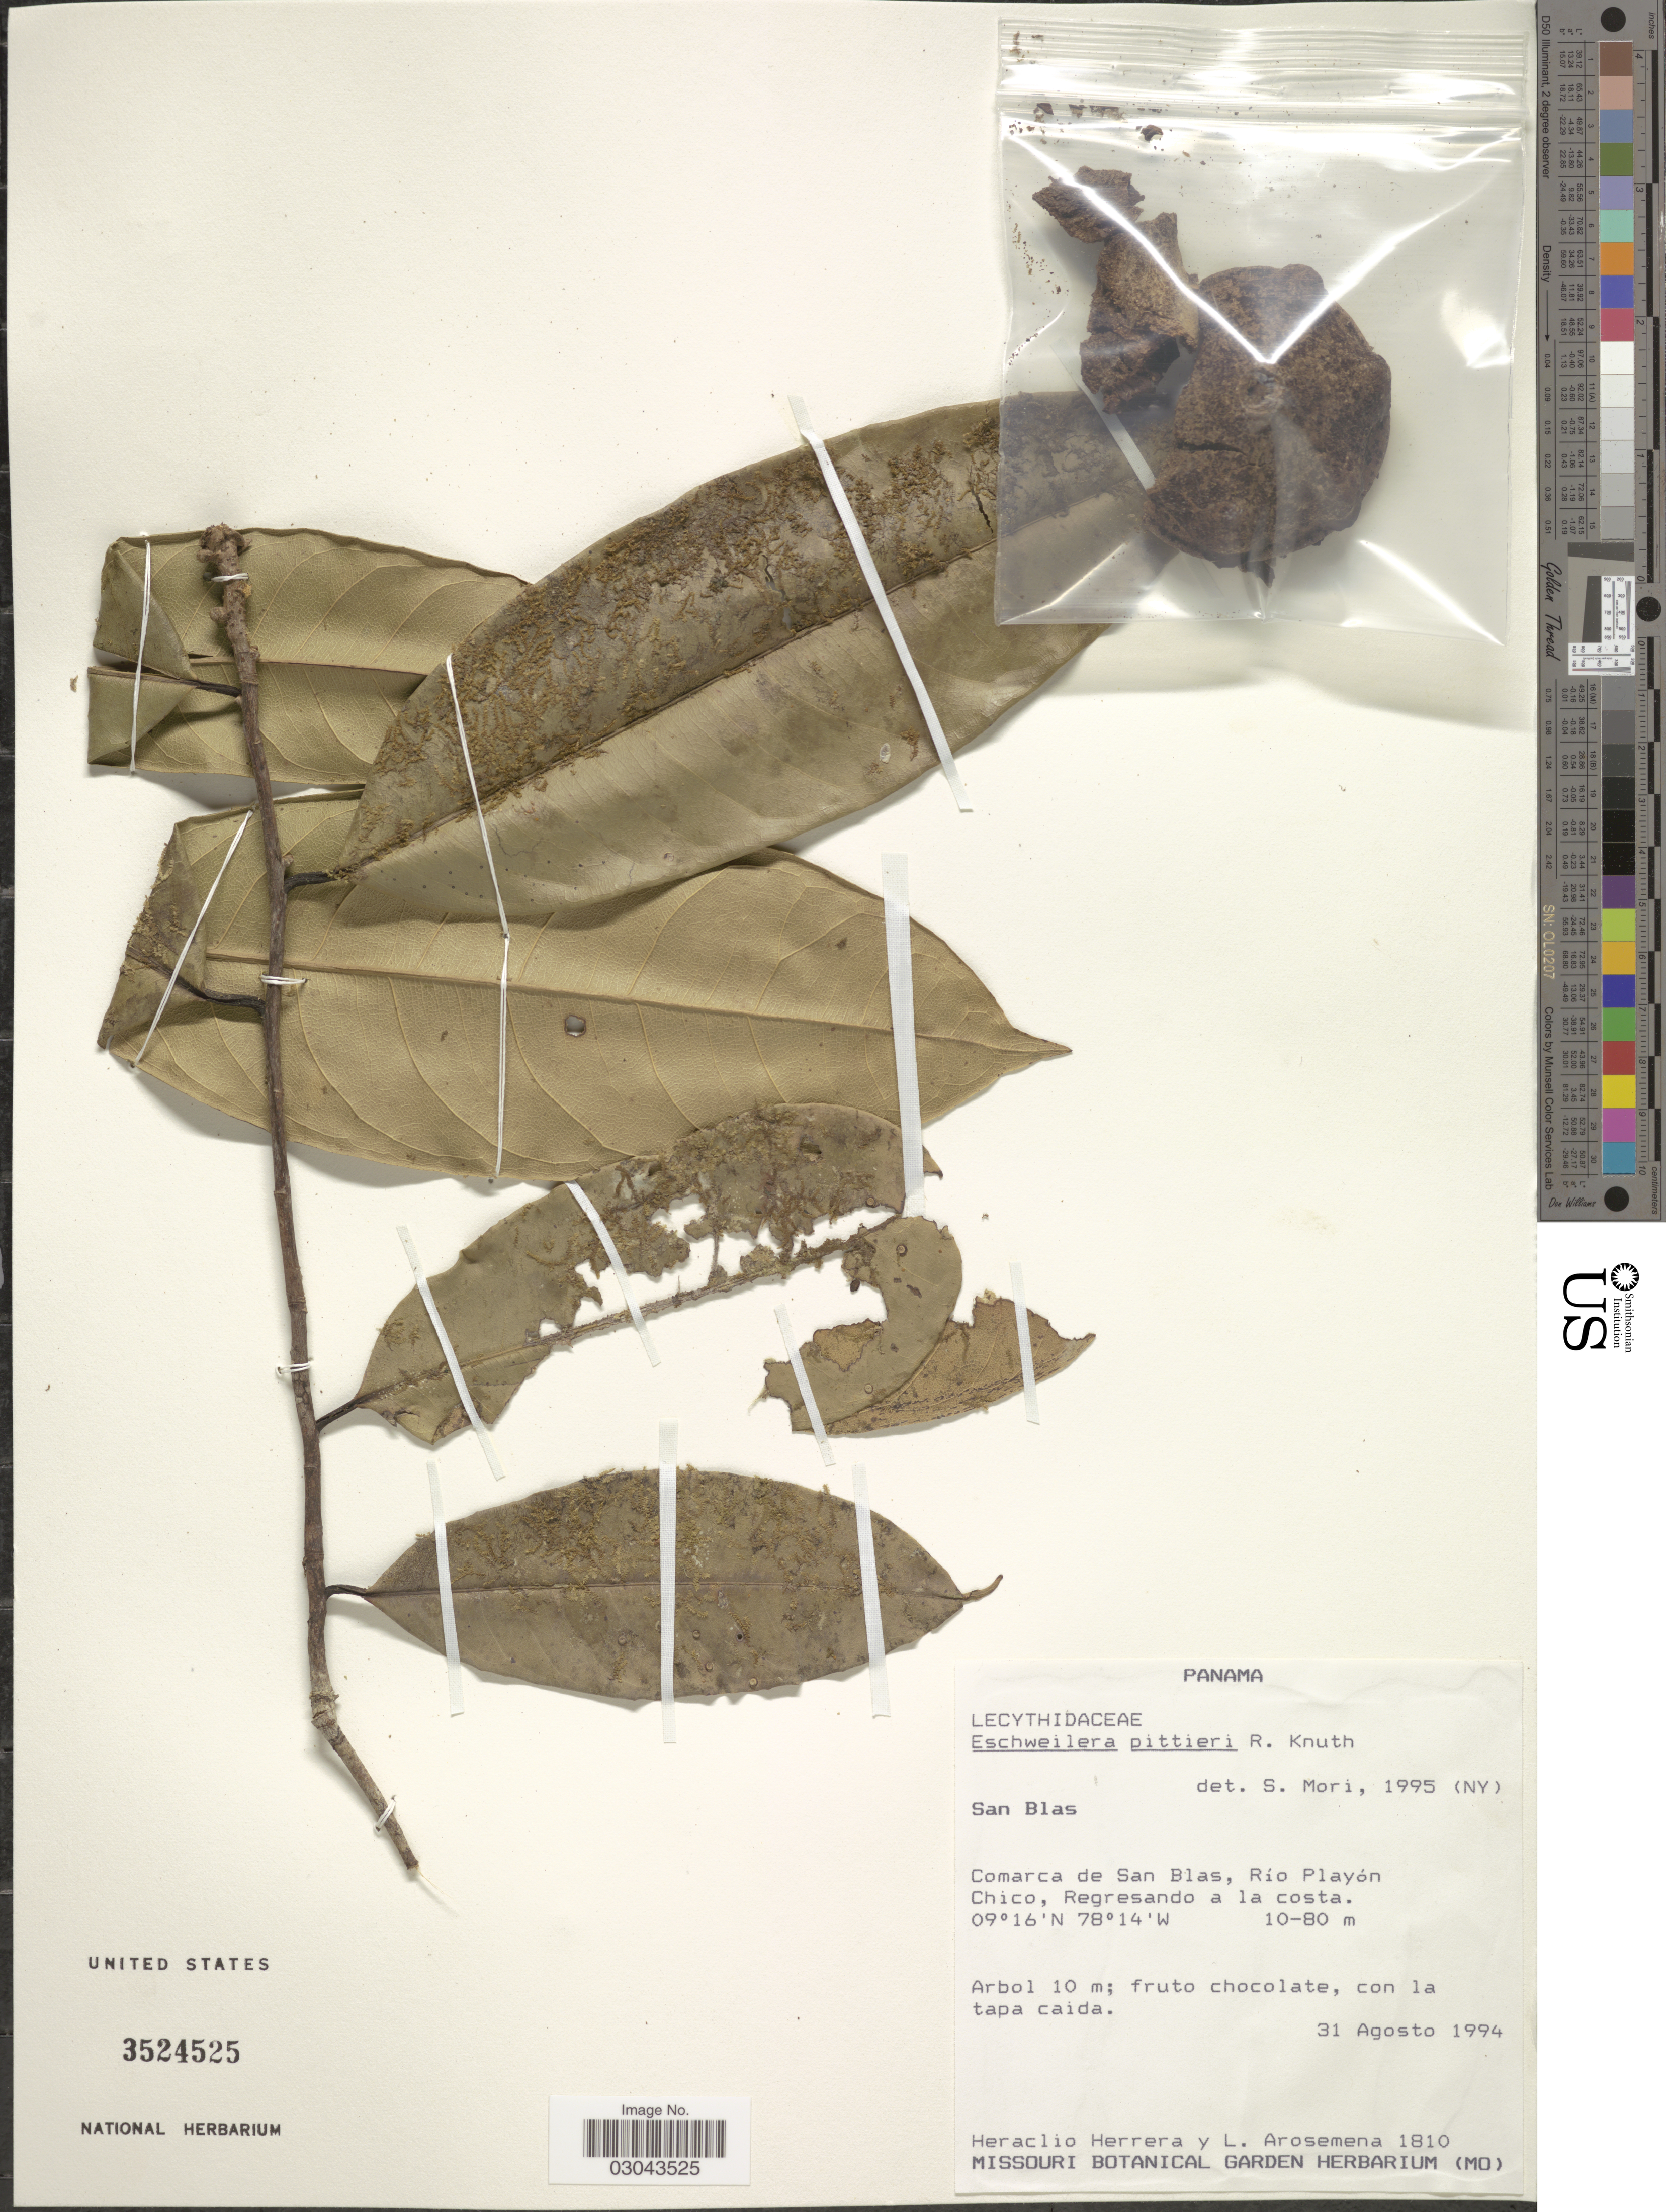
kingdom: Plantae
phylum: Tracheophyta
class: Magnoliopsida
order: Ericales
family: Lecythidaceae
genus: Eschweilera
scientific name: Eschweilera pittieri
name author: R. Knuth in Engl.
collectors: H. Herrera & L. Arosemena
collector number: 1810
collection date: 1994-08-31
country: Panama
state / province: Kuna Yala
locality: San Blas, Comarca de San Blas, Río Playón Chico, Regresando a la costa.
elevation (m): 10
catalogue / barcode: US 3534525